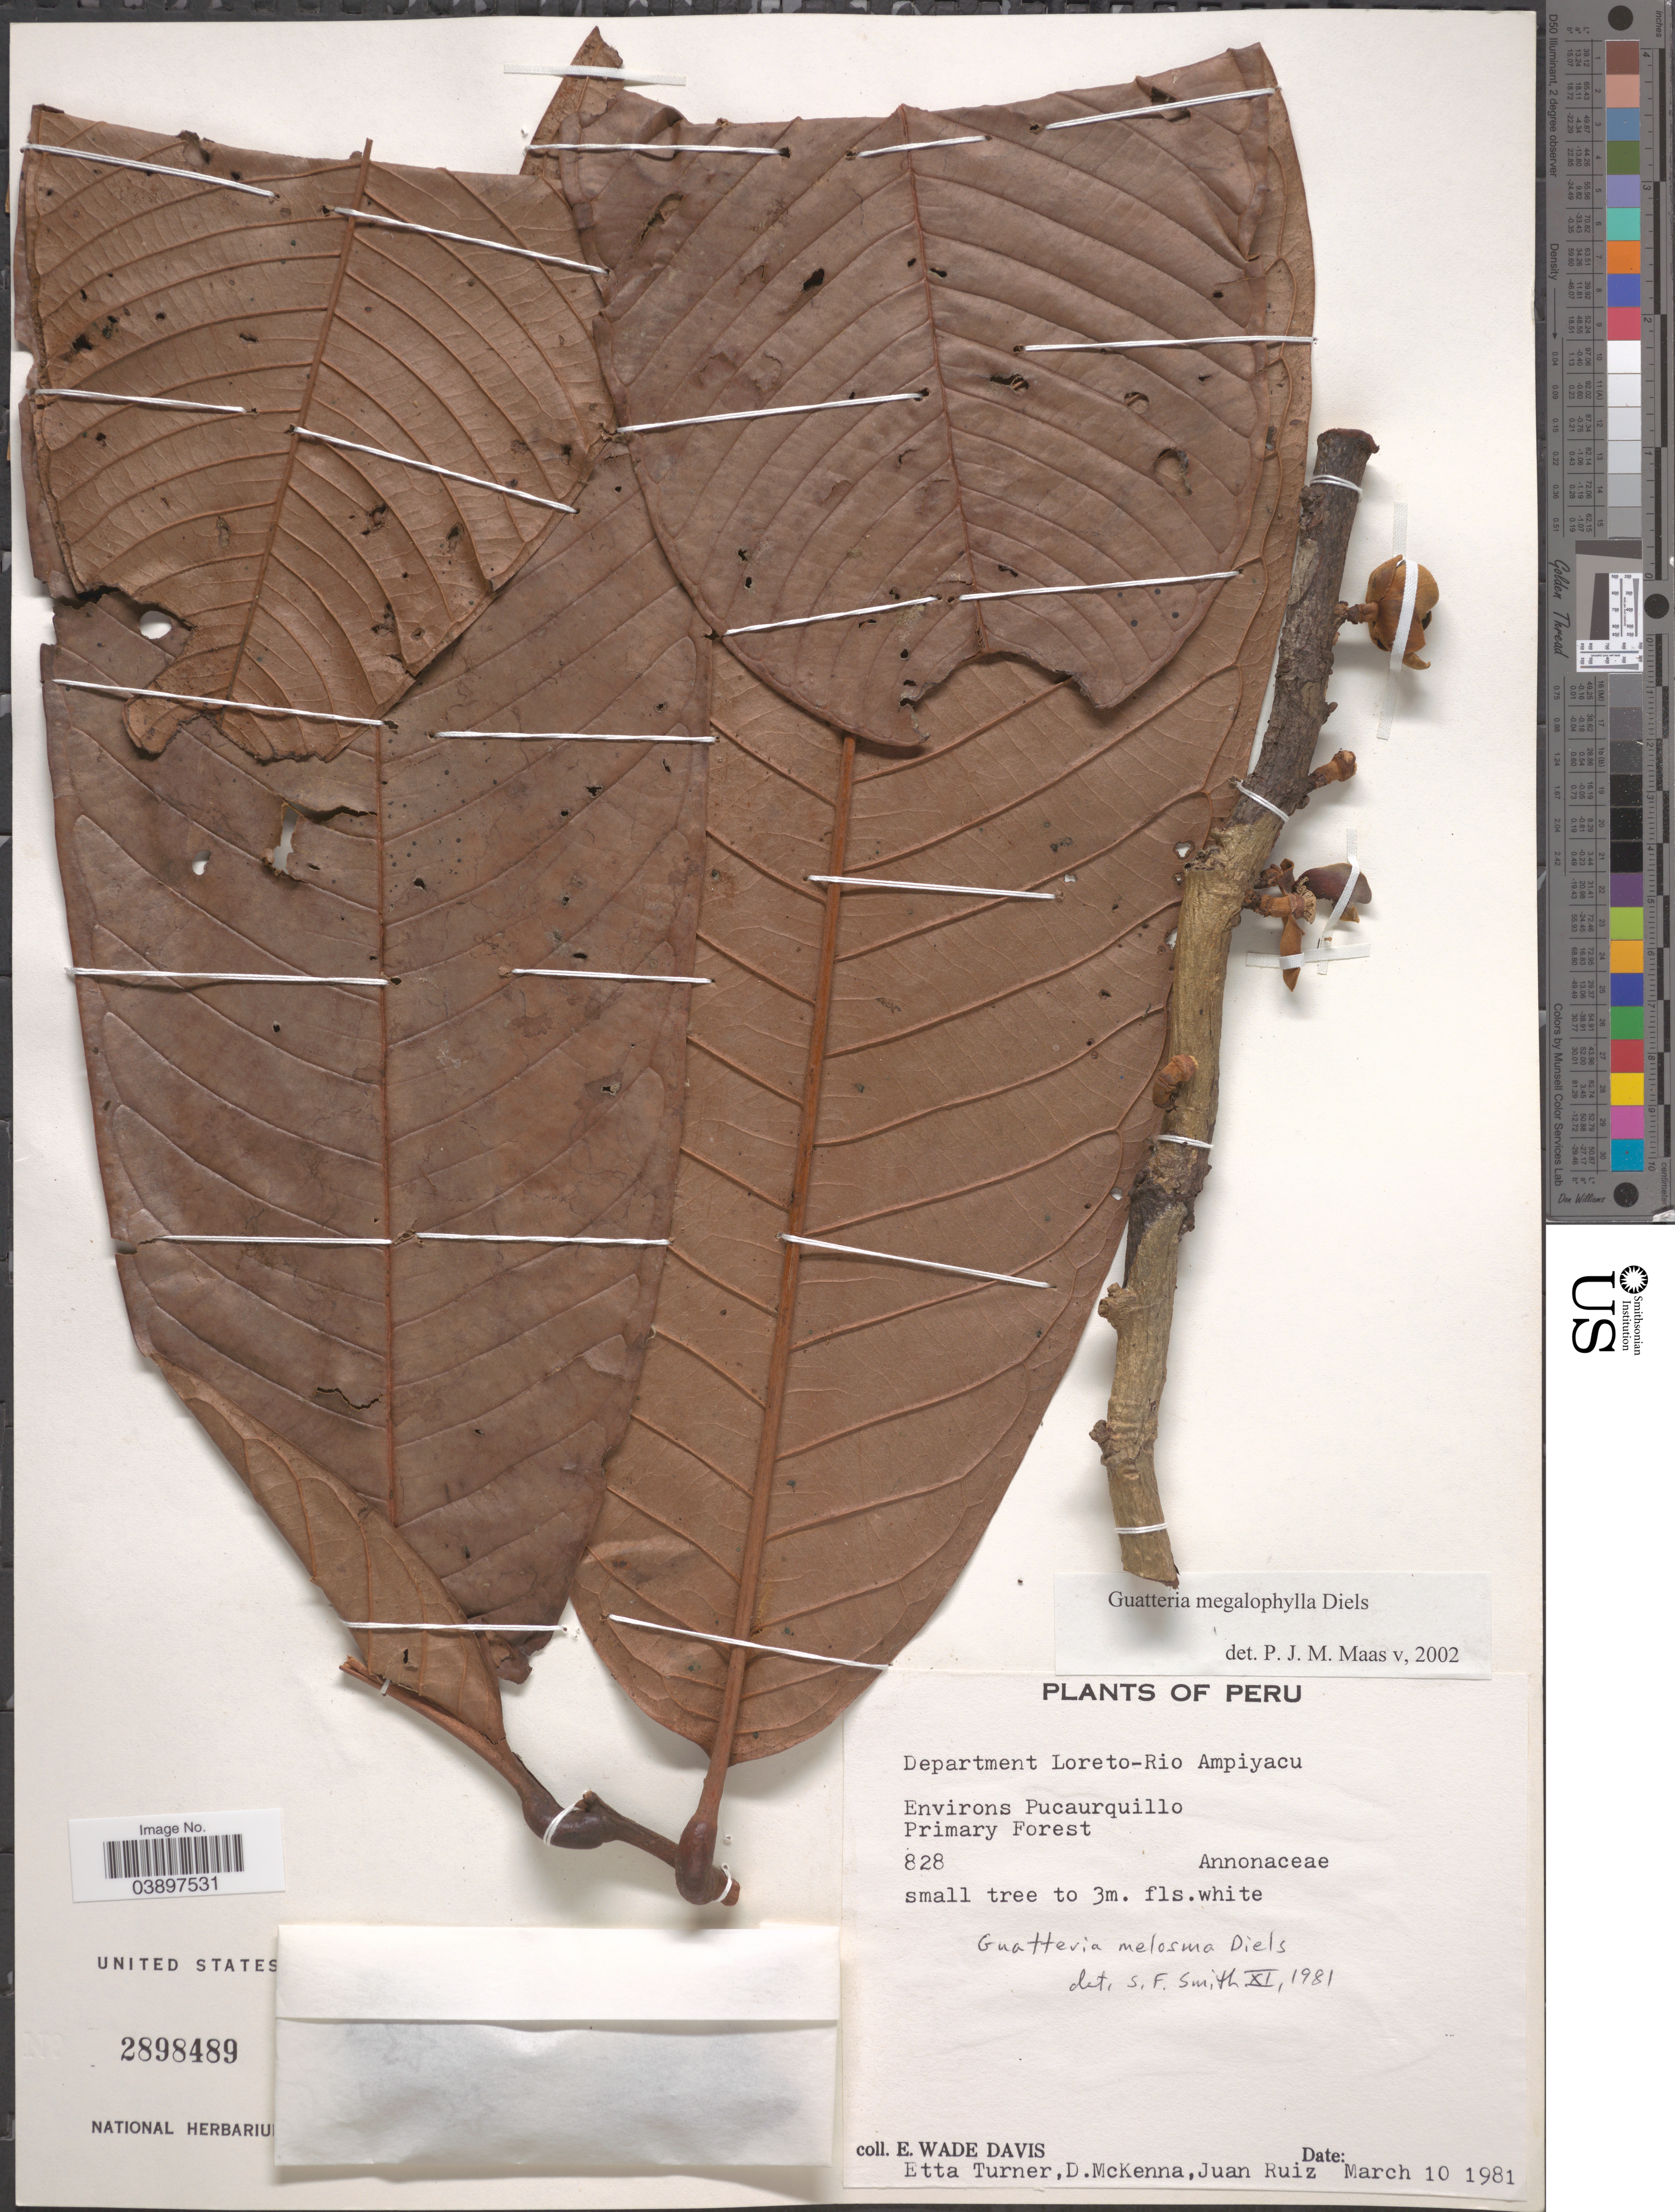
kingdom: Plantae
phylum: Tracheophyta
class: Magnoliopsida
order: Magnoliales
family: Annonaceae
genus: Guatteria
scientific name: Guatteria megalophylla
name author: Diels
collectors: E. Wade-Davis, E. Turner, D. McKenna & J. Ruíz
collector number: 828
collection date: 1981-03-10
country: Peru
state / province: Loreto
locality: Department Loreto-Rio Ampiyacu. Environs Pucaurquillo.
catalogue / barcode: US 2898489